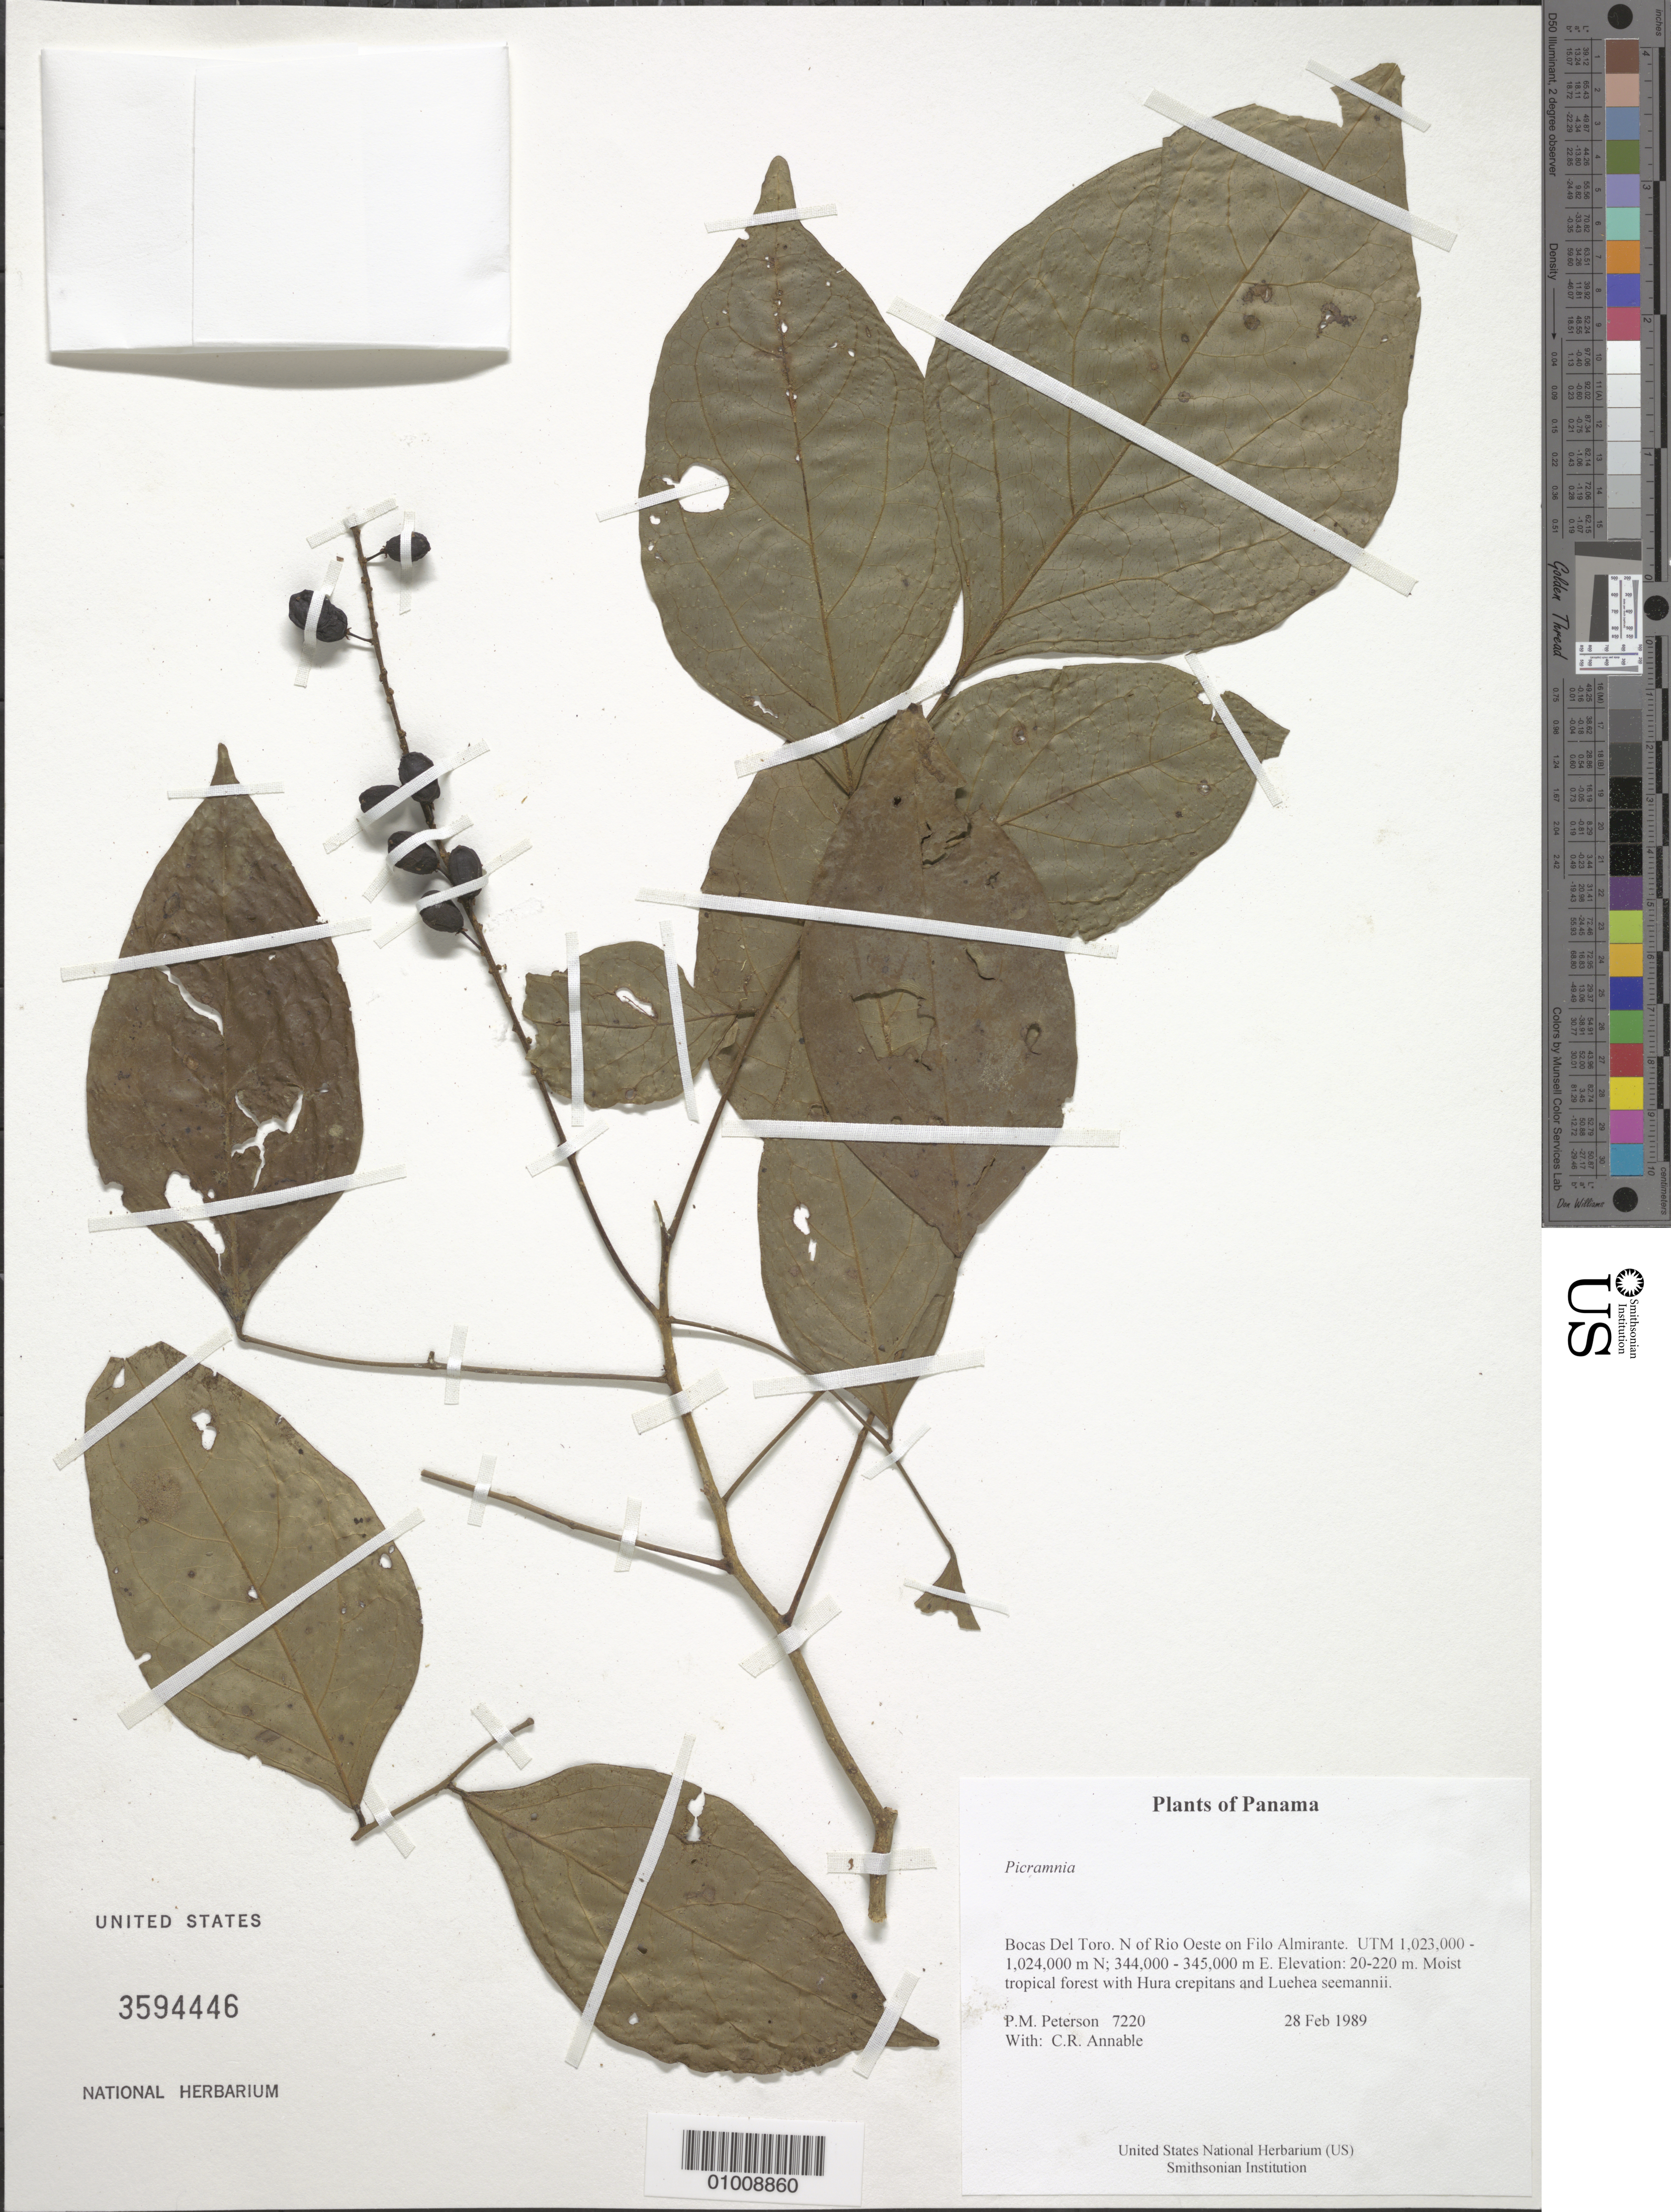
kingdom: Plantae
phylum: Tracheophyta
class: Magnoliopsida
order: Picramniales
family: Picramniaceae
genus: Picramnia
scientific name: Picramnia sp.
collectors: P. M. Peterson & C. R. Annable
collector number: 07220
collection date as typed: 28 Feb 1989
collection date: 1989-02-28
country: Panama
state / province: Bocas del Toro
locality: N of Rio Oeste on Filo Almirante. UTM 1,023,000 - 1,024,000 m N; 344,000 - 345,000 m E.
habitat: Moist tropical forest with Hura crepitans and Luehea seemannii.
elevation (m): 20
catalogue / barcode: US 3594446